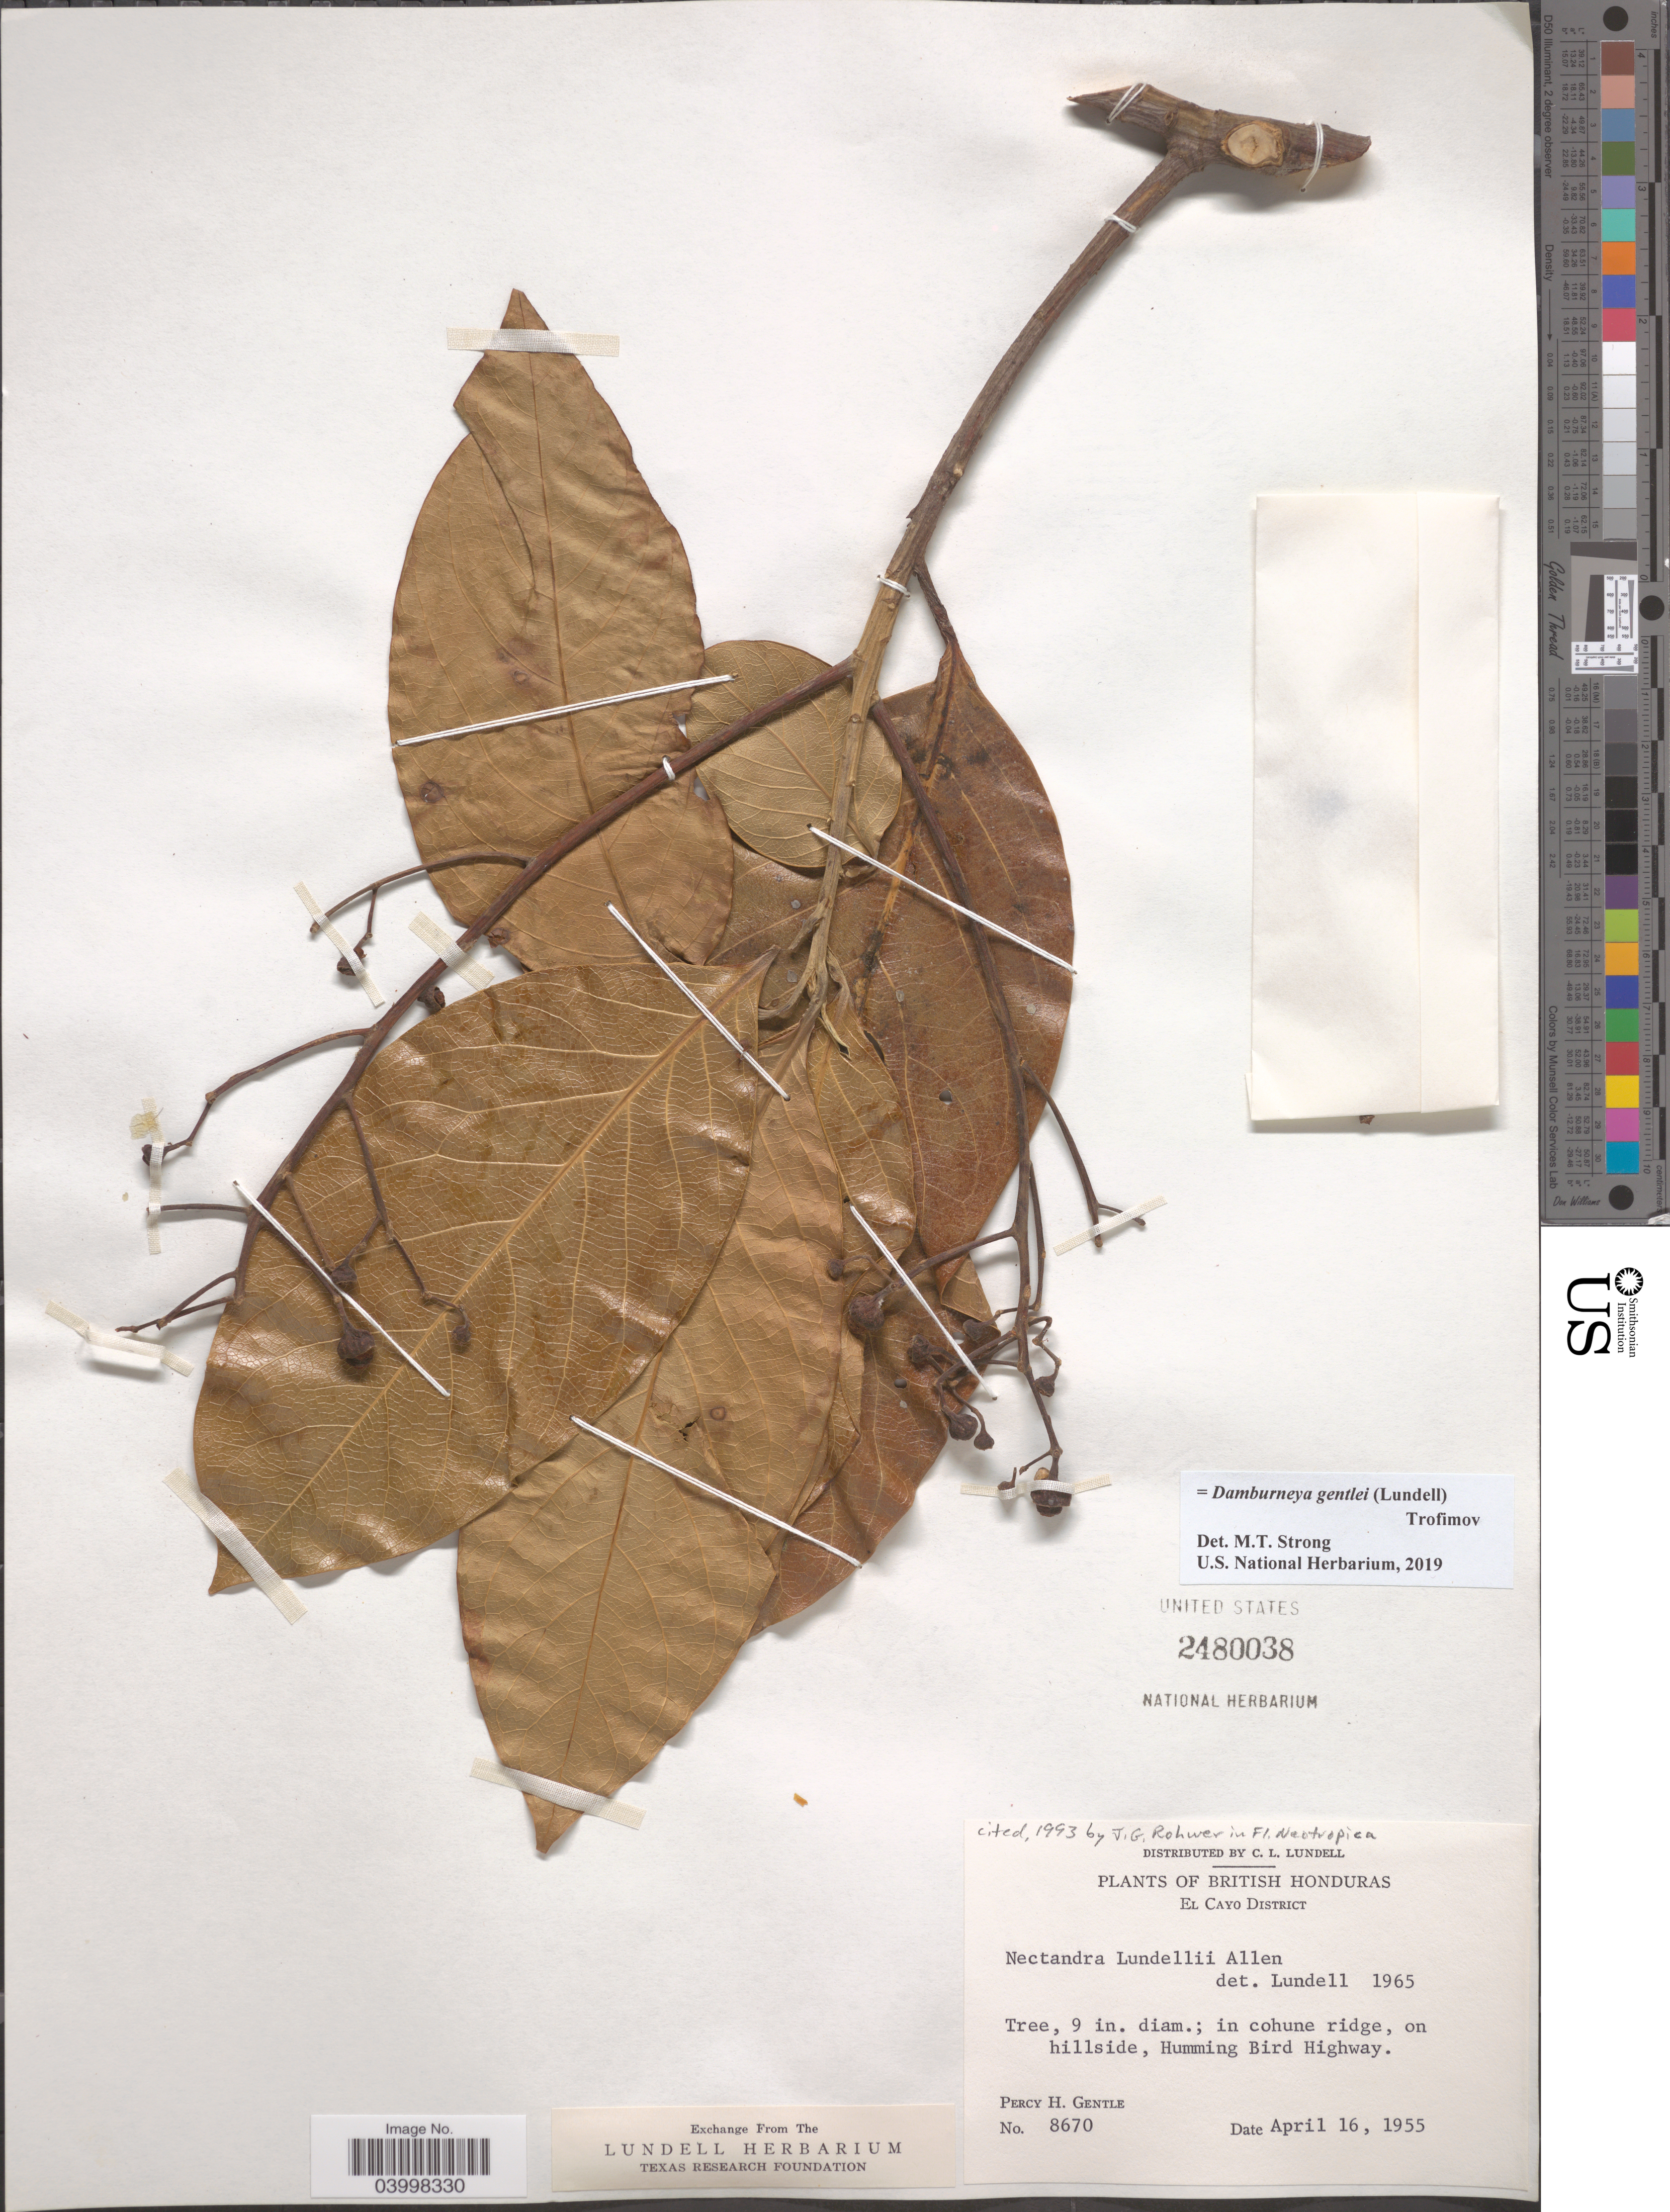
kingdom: Plantae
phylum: Tracheophyta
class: Magnoliopsida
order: Laurales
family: Lauraceae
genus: Damburneya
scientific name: Damburneya gentlei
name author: (Lundell) Trofimov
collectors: P. H. Gentle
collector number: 8670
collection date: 1955-04-16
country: Belize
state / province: Cayo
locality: British Honduras. El Cayo District. Humming Bird Highway.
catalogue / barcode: US 2480038